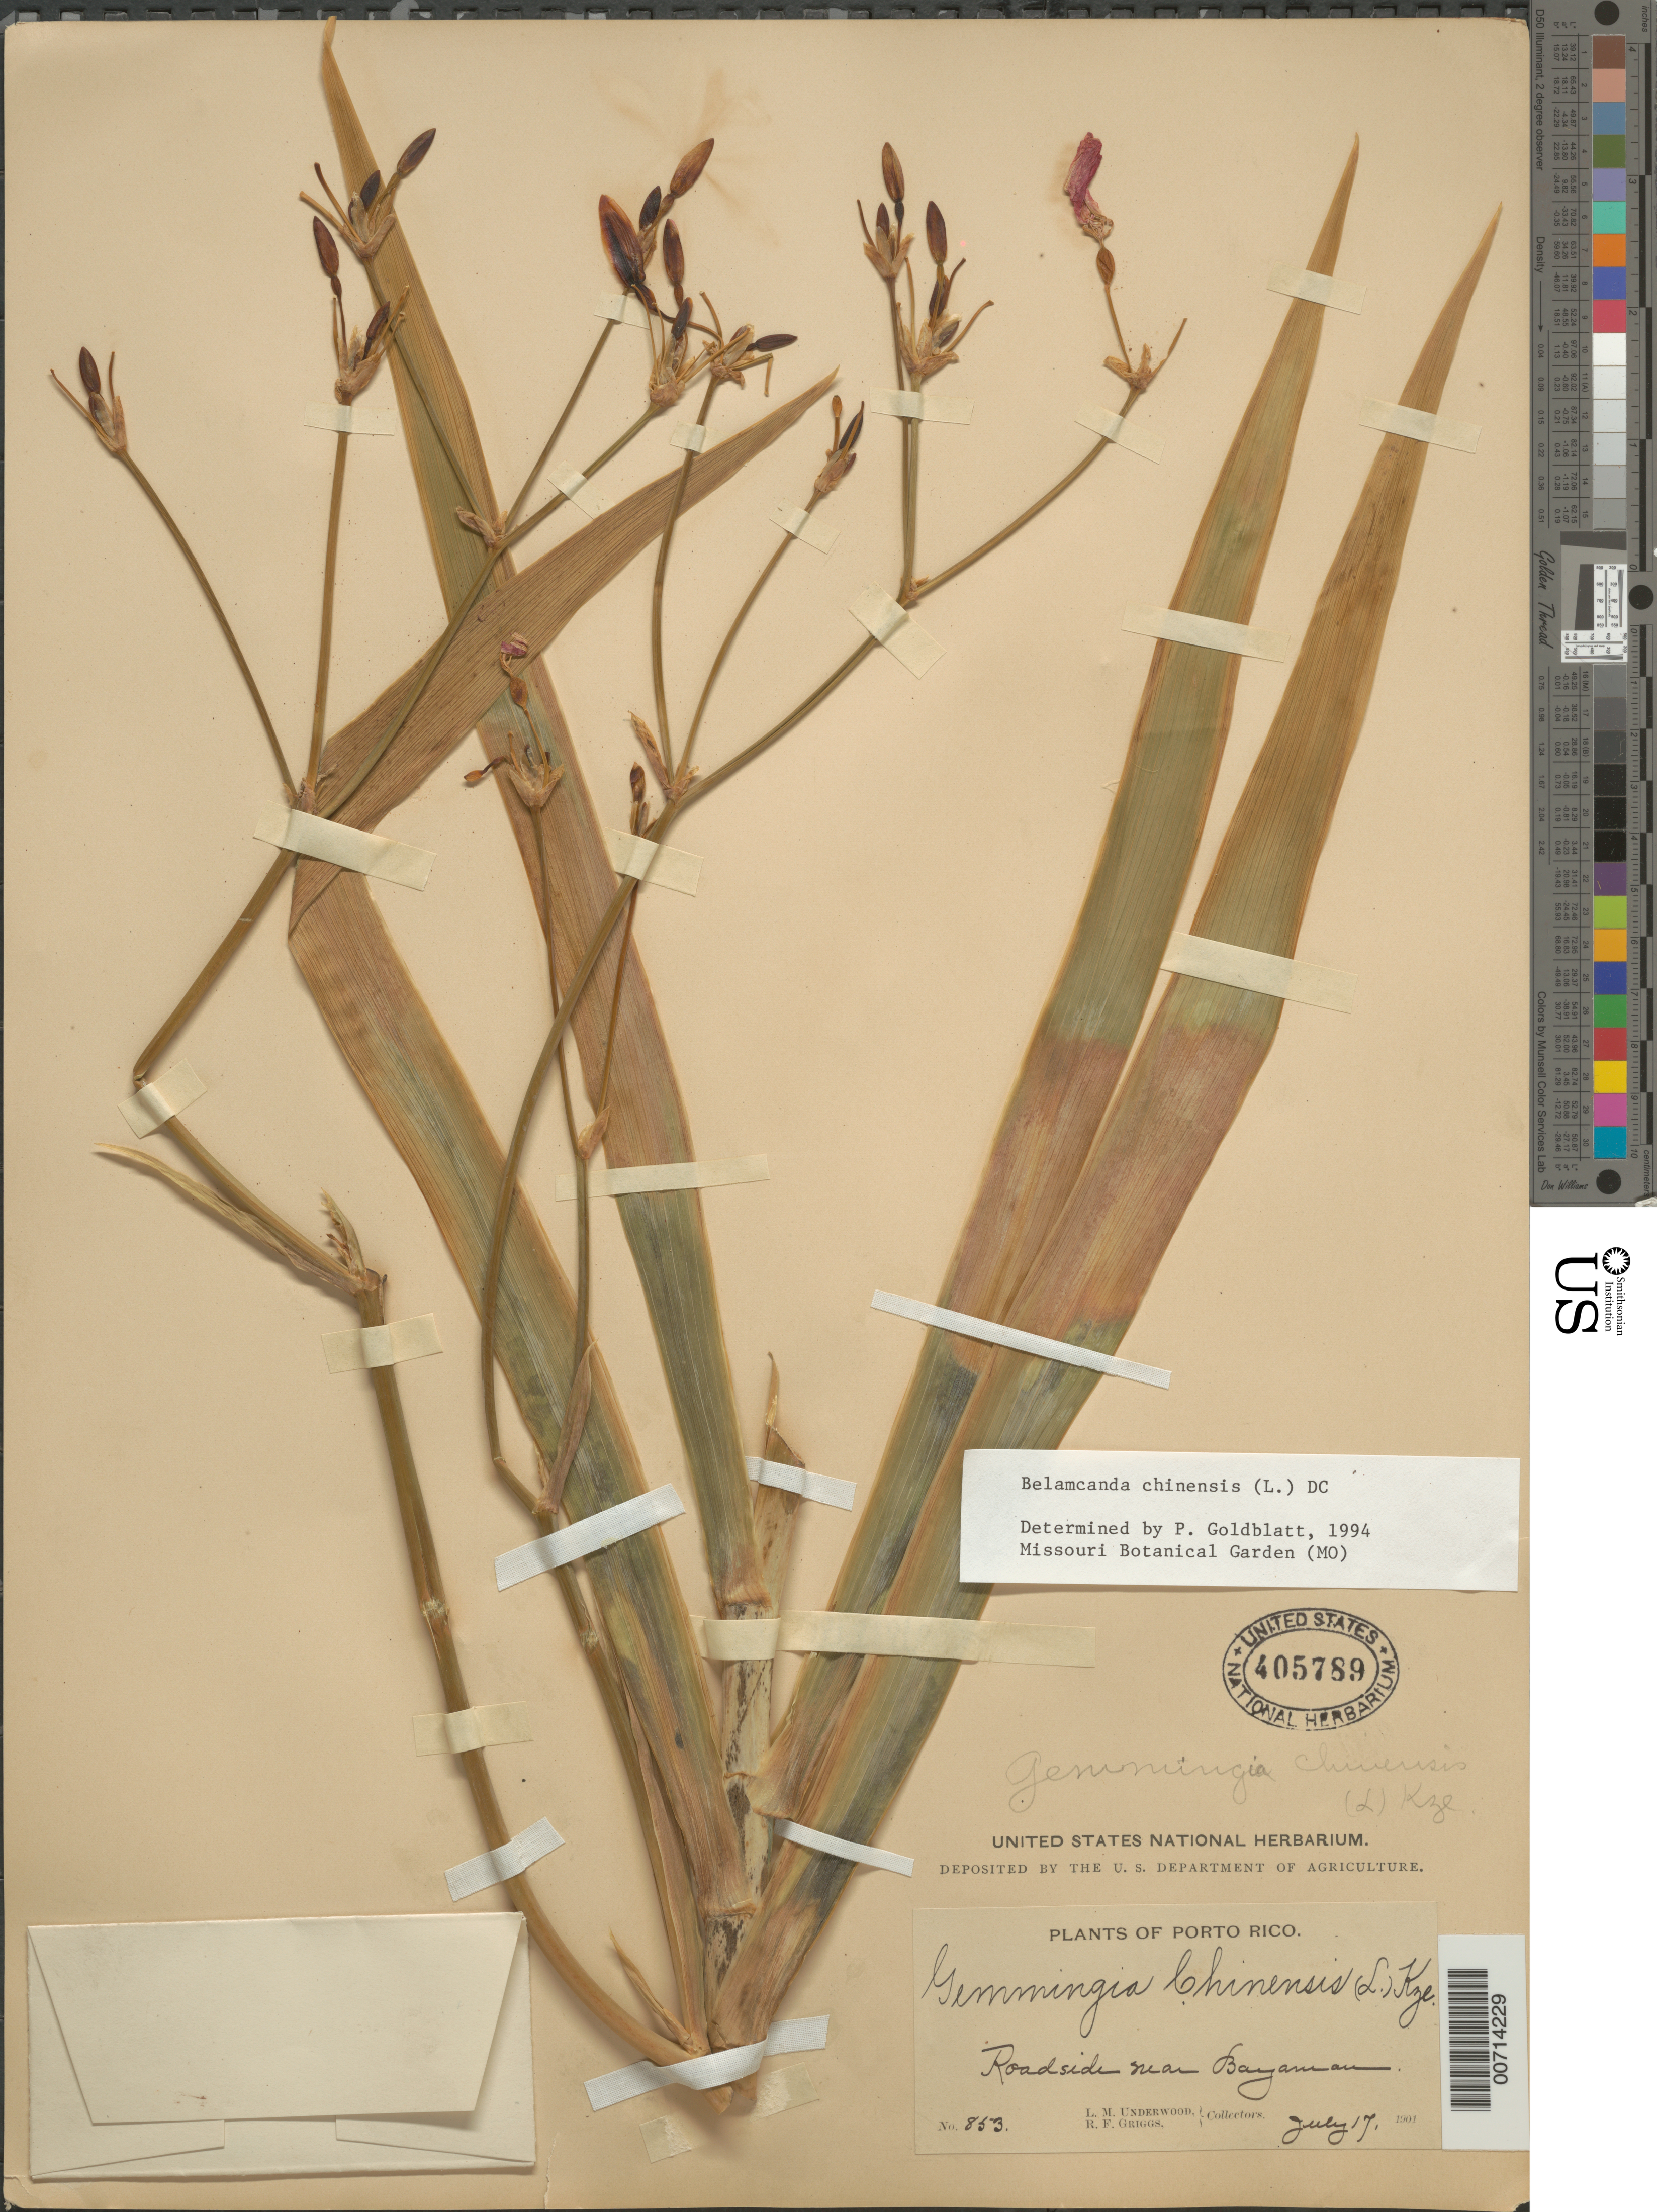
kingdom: Plantae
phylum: Tracheophyta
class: Liliopsida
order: Asparagales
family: Iridaceae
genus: Iris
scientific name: Iris domestica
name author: (L.) Goldblatt & Mabb.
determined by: Goldblatt, P.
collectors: L. M. Underwood & R. F. Griggs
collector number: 853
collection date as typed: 17 Jul 1901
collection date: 1901-07-17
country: Puerto Rico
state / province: Bayamón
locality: Bayamon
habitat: Roadside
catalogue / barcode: US 405789